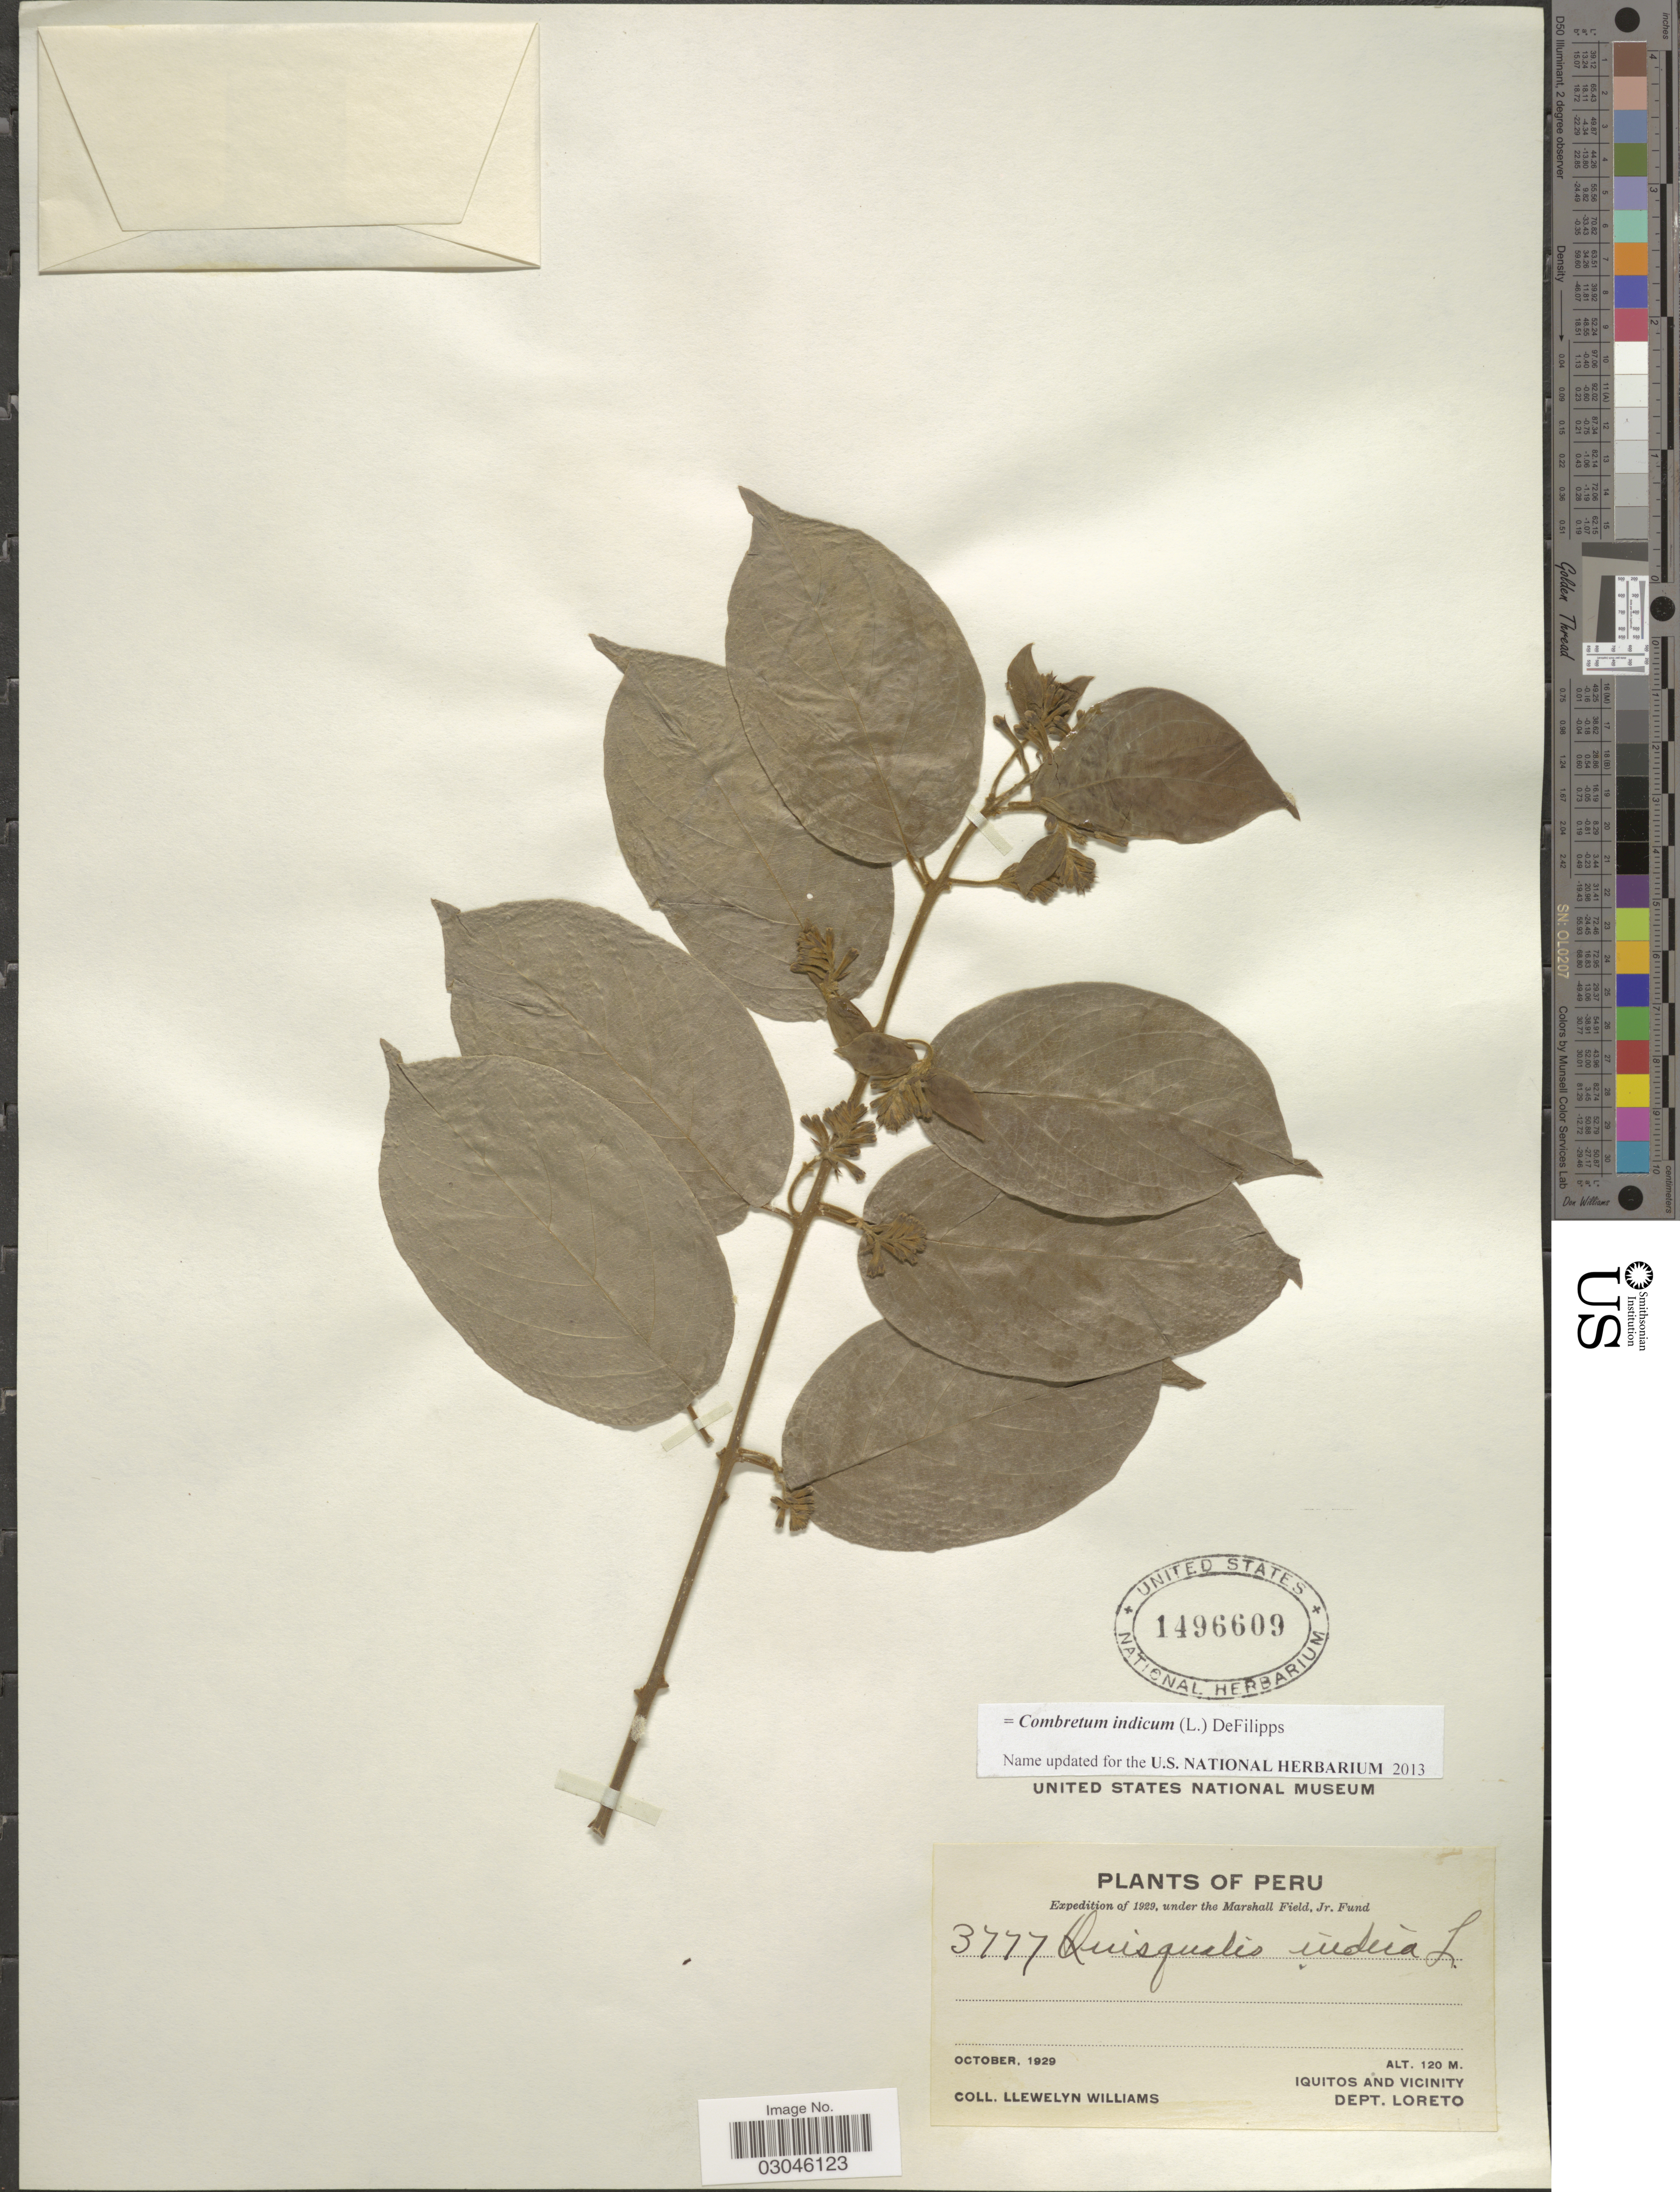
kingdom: Plantae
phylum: Tracheophyta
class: Magnoliopsida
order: Myrtales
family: Combretaceae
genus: Combretum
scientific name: Combretum indicum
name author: (L.) DeFilipps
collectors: Ll. Williams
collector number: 3777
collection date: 1929-10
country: Peru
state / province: Loreto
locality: Iquitos and vicinity. Dept. Loreto.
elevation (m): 120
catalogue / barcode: US 1496609